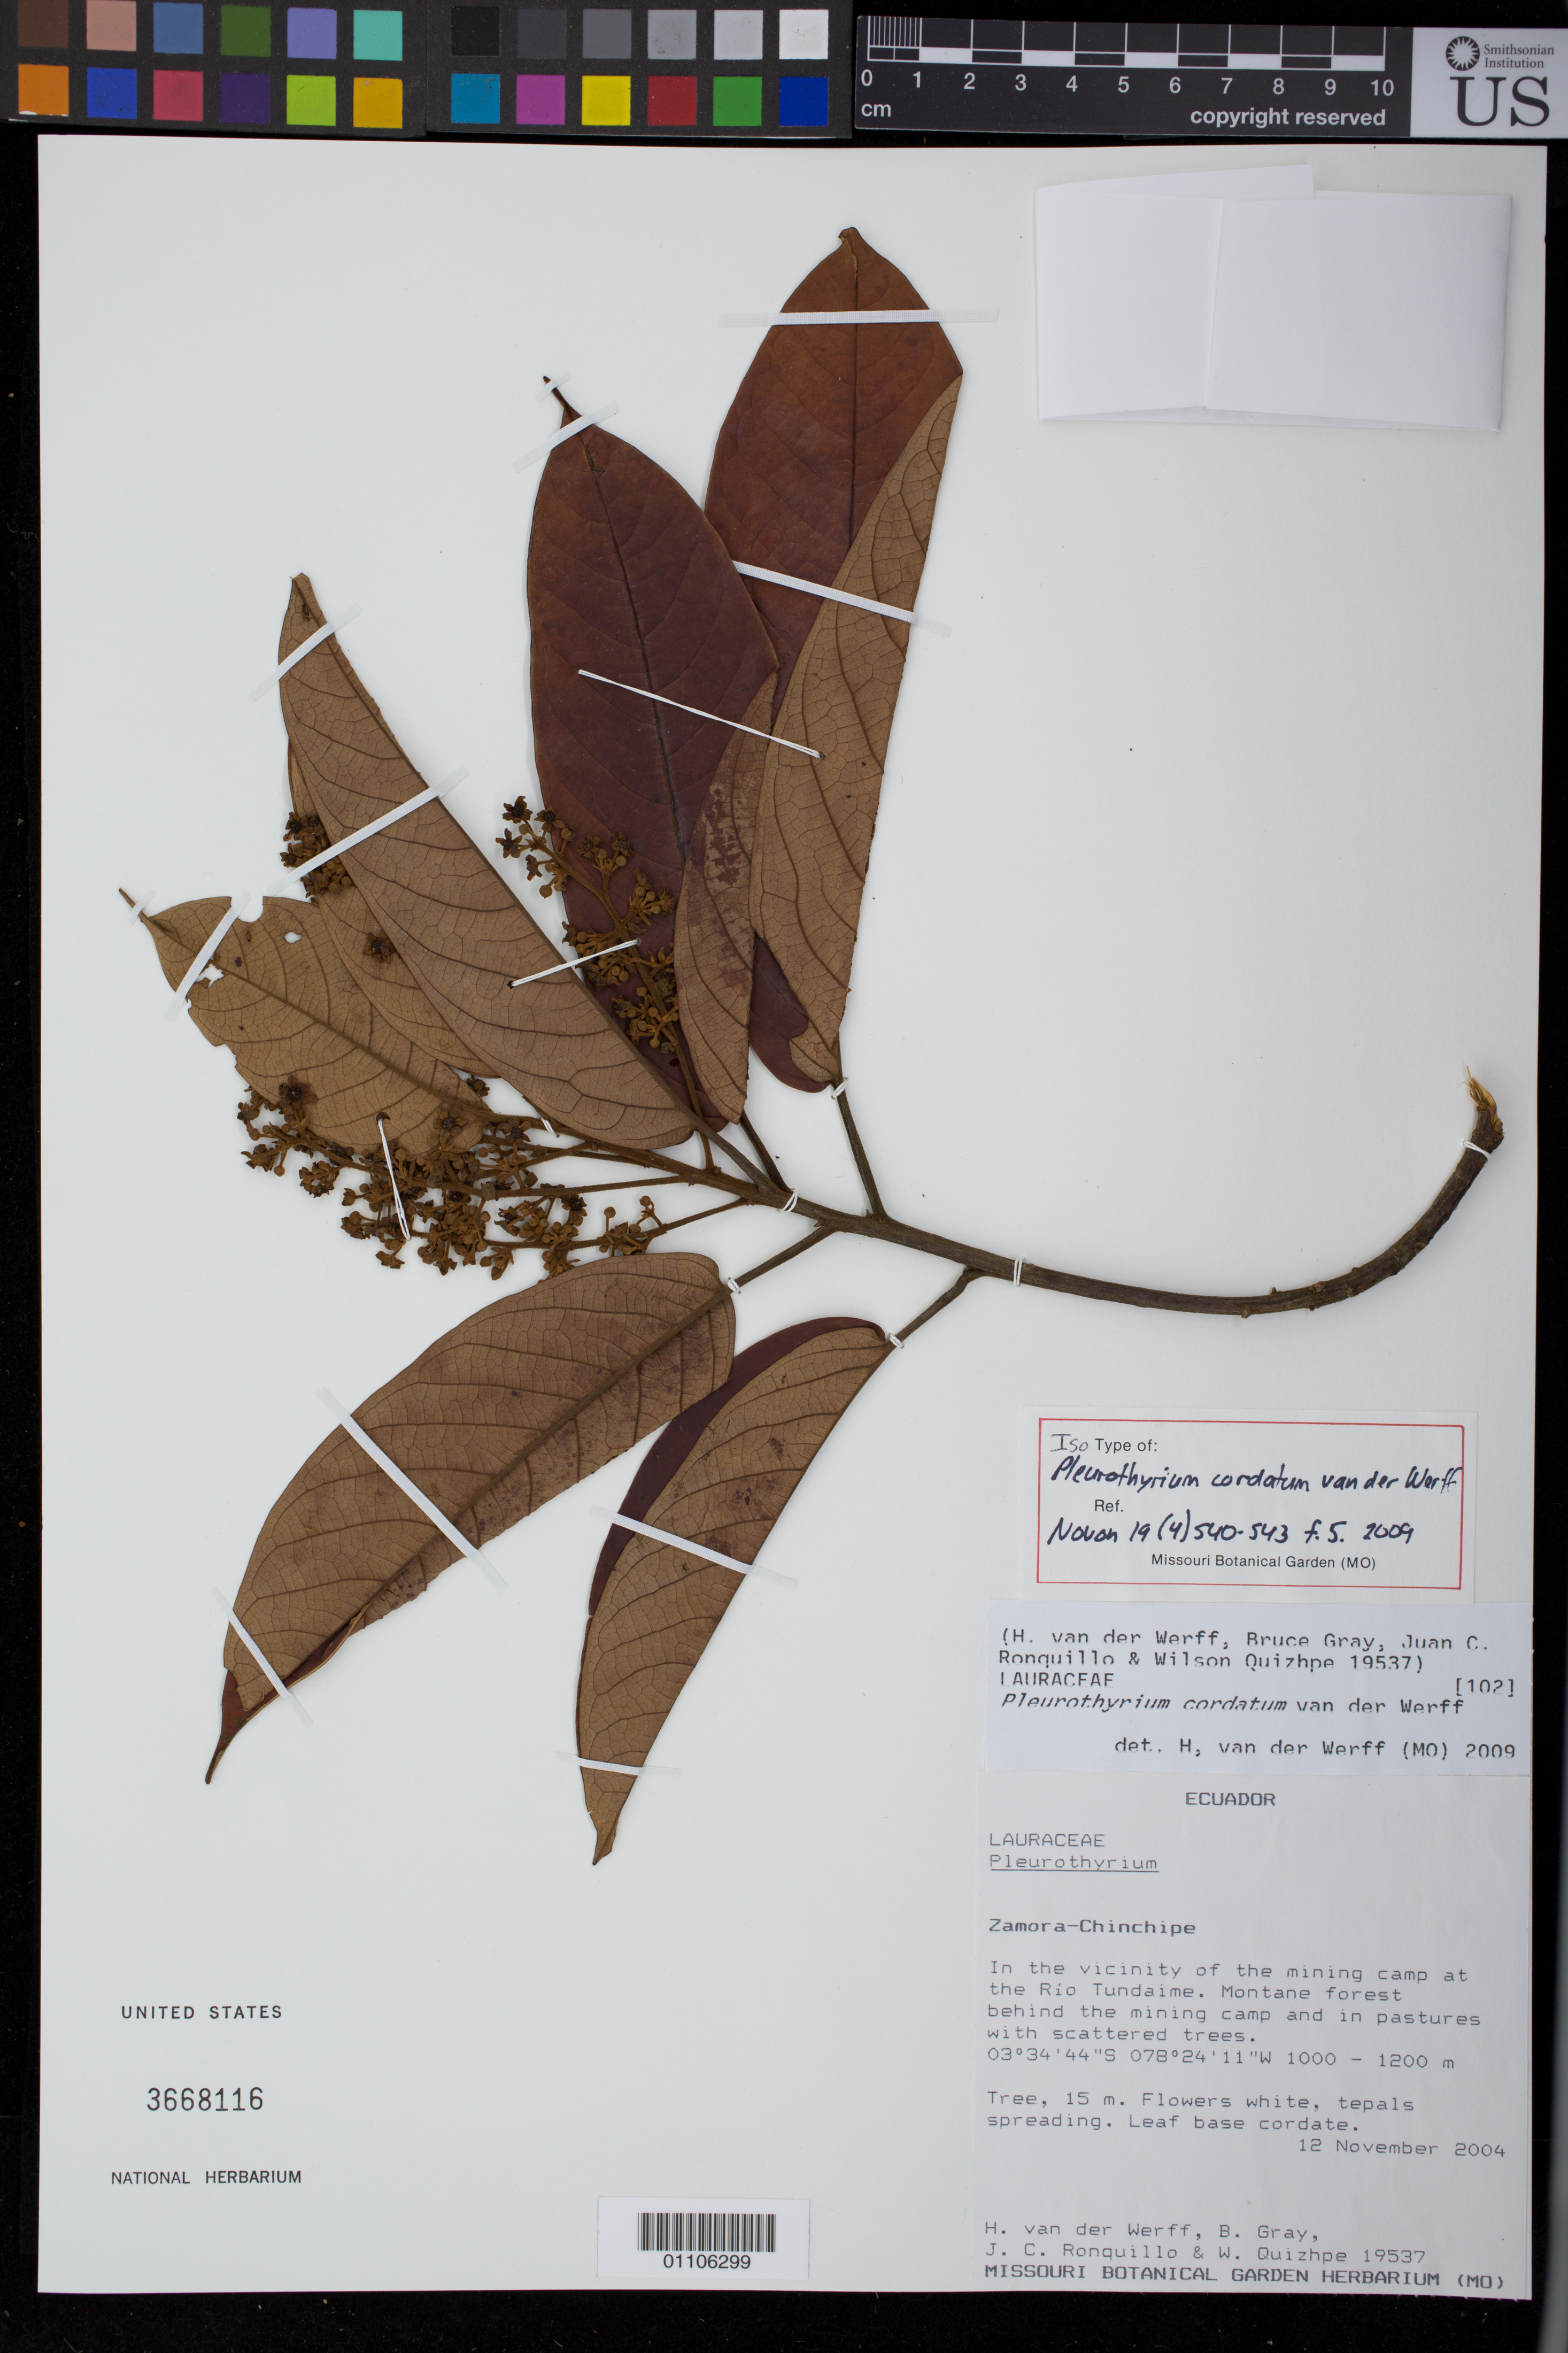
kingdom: Plantae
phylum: Tracheophyta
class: Magnoliopsida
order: Magnoliales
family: Annonaceae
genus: Stenanona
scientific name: Stenanona tuberculata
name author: G.E. Schatz & Maas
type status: Isotype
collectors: T. Hawkins & M. Merello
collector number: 743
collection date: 1995-04-08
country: Honduras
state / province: Yoro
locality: Quebrada el Aguacatal. West tributary of Río Guán Guán, 30 m above the stream on west-facing slope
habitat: On west-facing slope in slightly disturbed primary forest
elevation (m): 300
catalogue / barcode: US 3668121